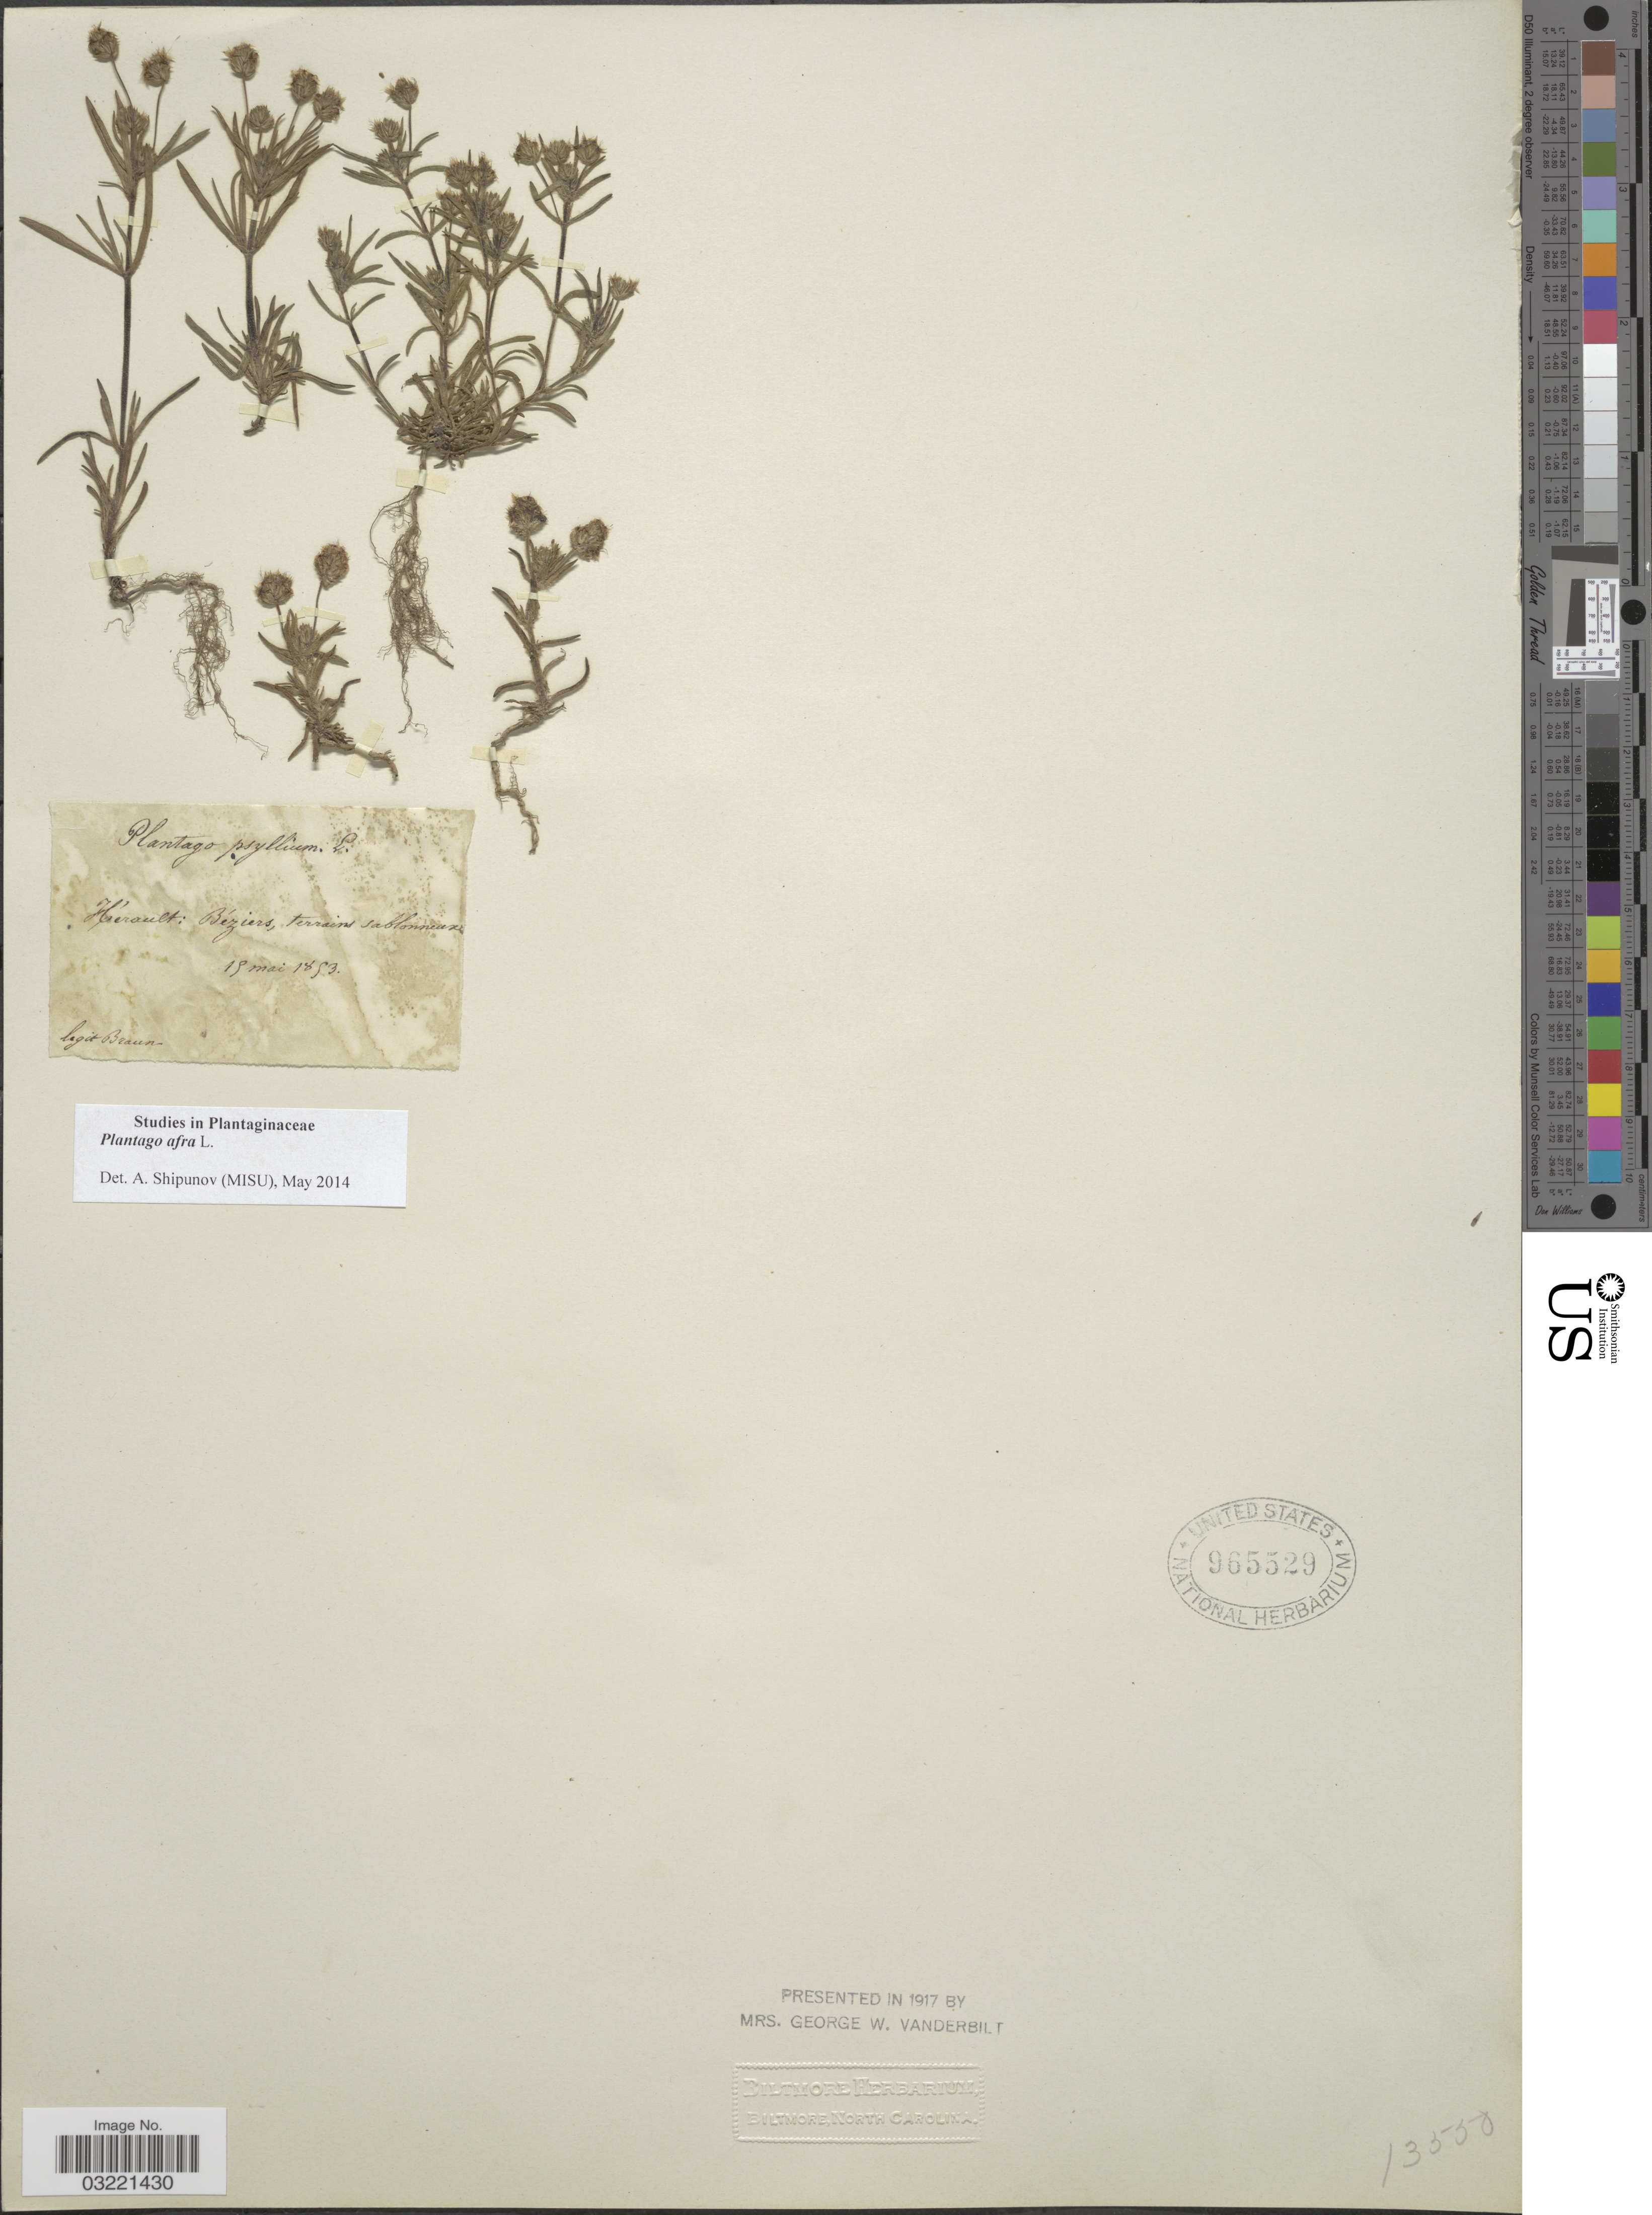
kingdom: Plantae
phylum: Tracheophyta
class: Magnoliopsida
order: Lamiales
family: Plantaginaceae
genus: Plantago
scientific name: Plantago afra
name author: L.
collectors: Braun, --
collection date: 1853-05-15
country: France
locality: Hérault: Béziers, terrains sablonneux.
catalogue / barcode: US 965529